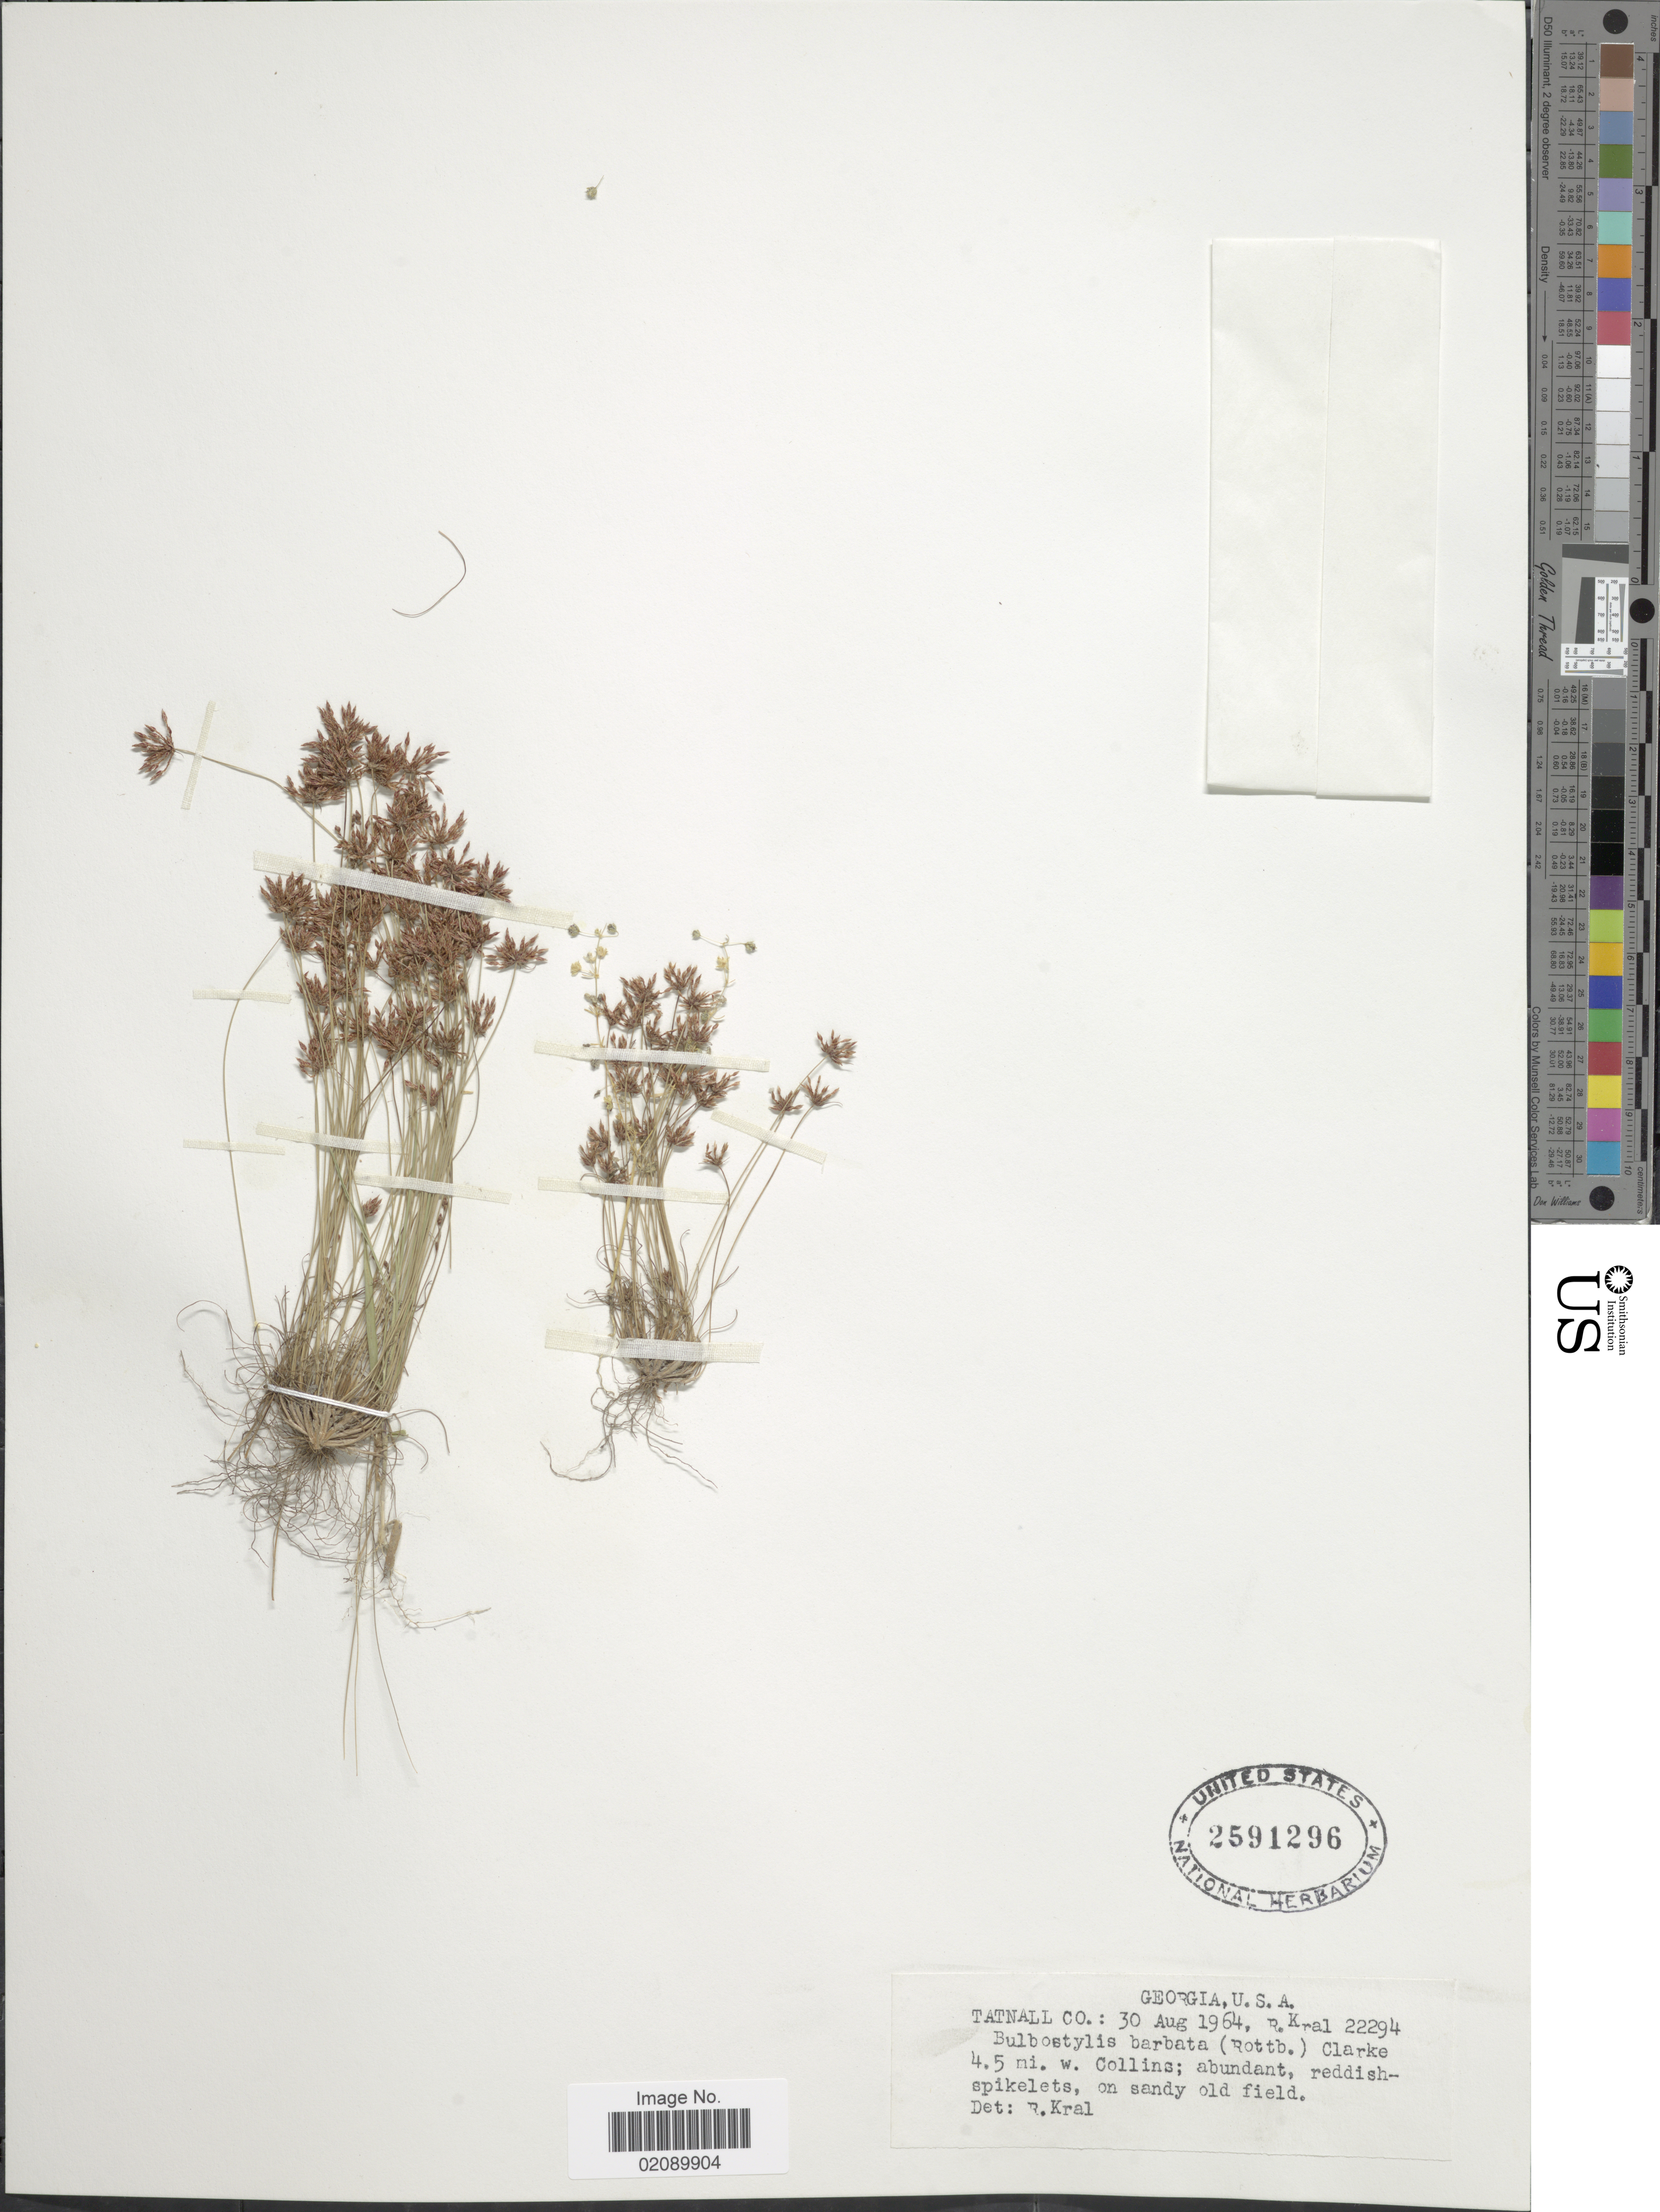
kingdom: Plantae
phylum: Tracheophyta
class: Liliopsida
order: Poales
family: Cyperaceae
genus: Bulbostylis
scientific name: Bulbostylis barbata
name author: (Rottb.) C.B. Clarke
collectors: R. Kral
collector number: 22294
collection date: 1964-08-30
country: United States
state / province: Georgia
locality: Tatnall Co. 4.5 mi. w. Collins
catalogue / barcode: US 2591296